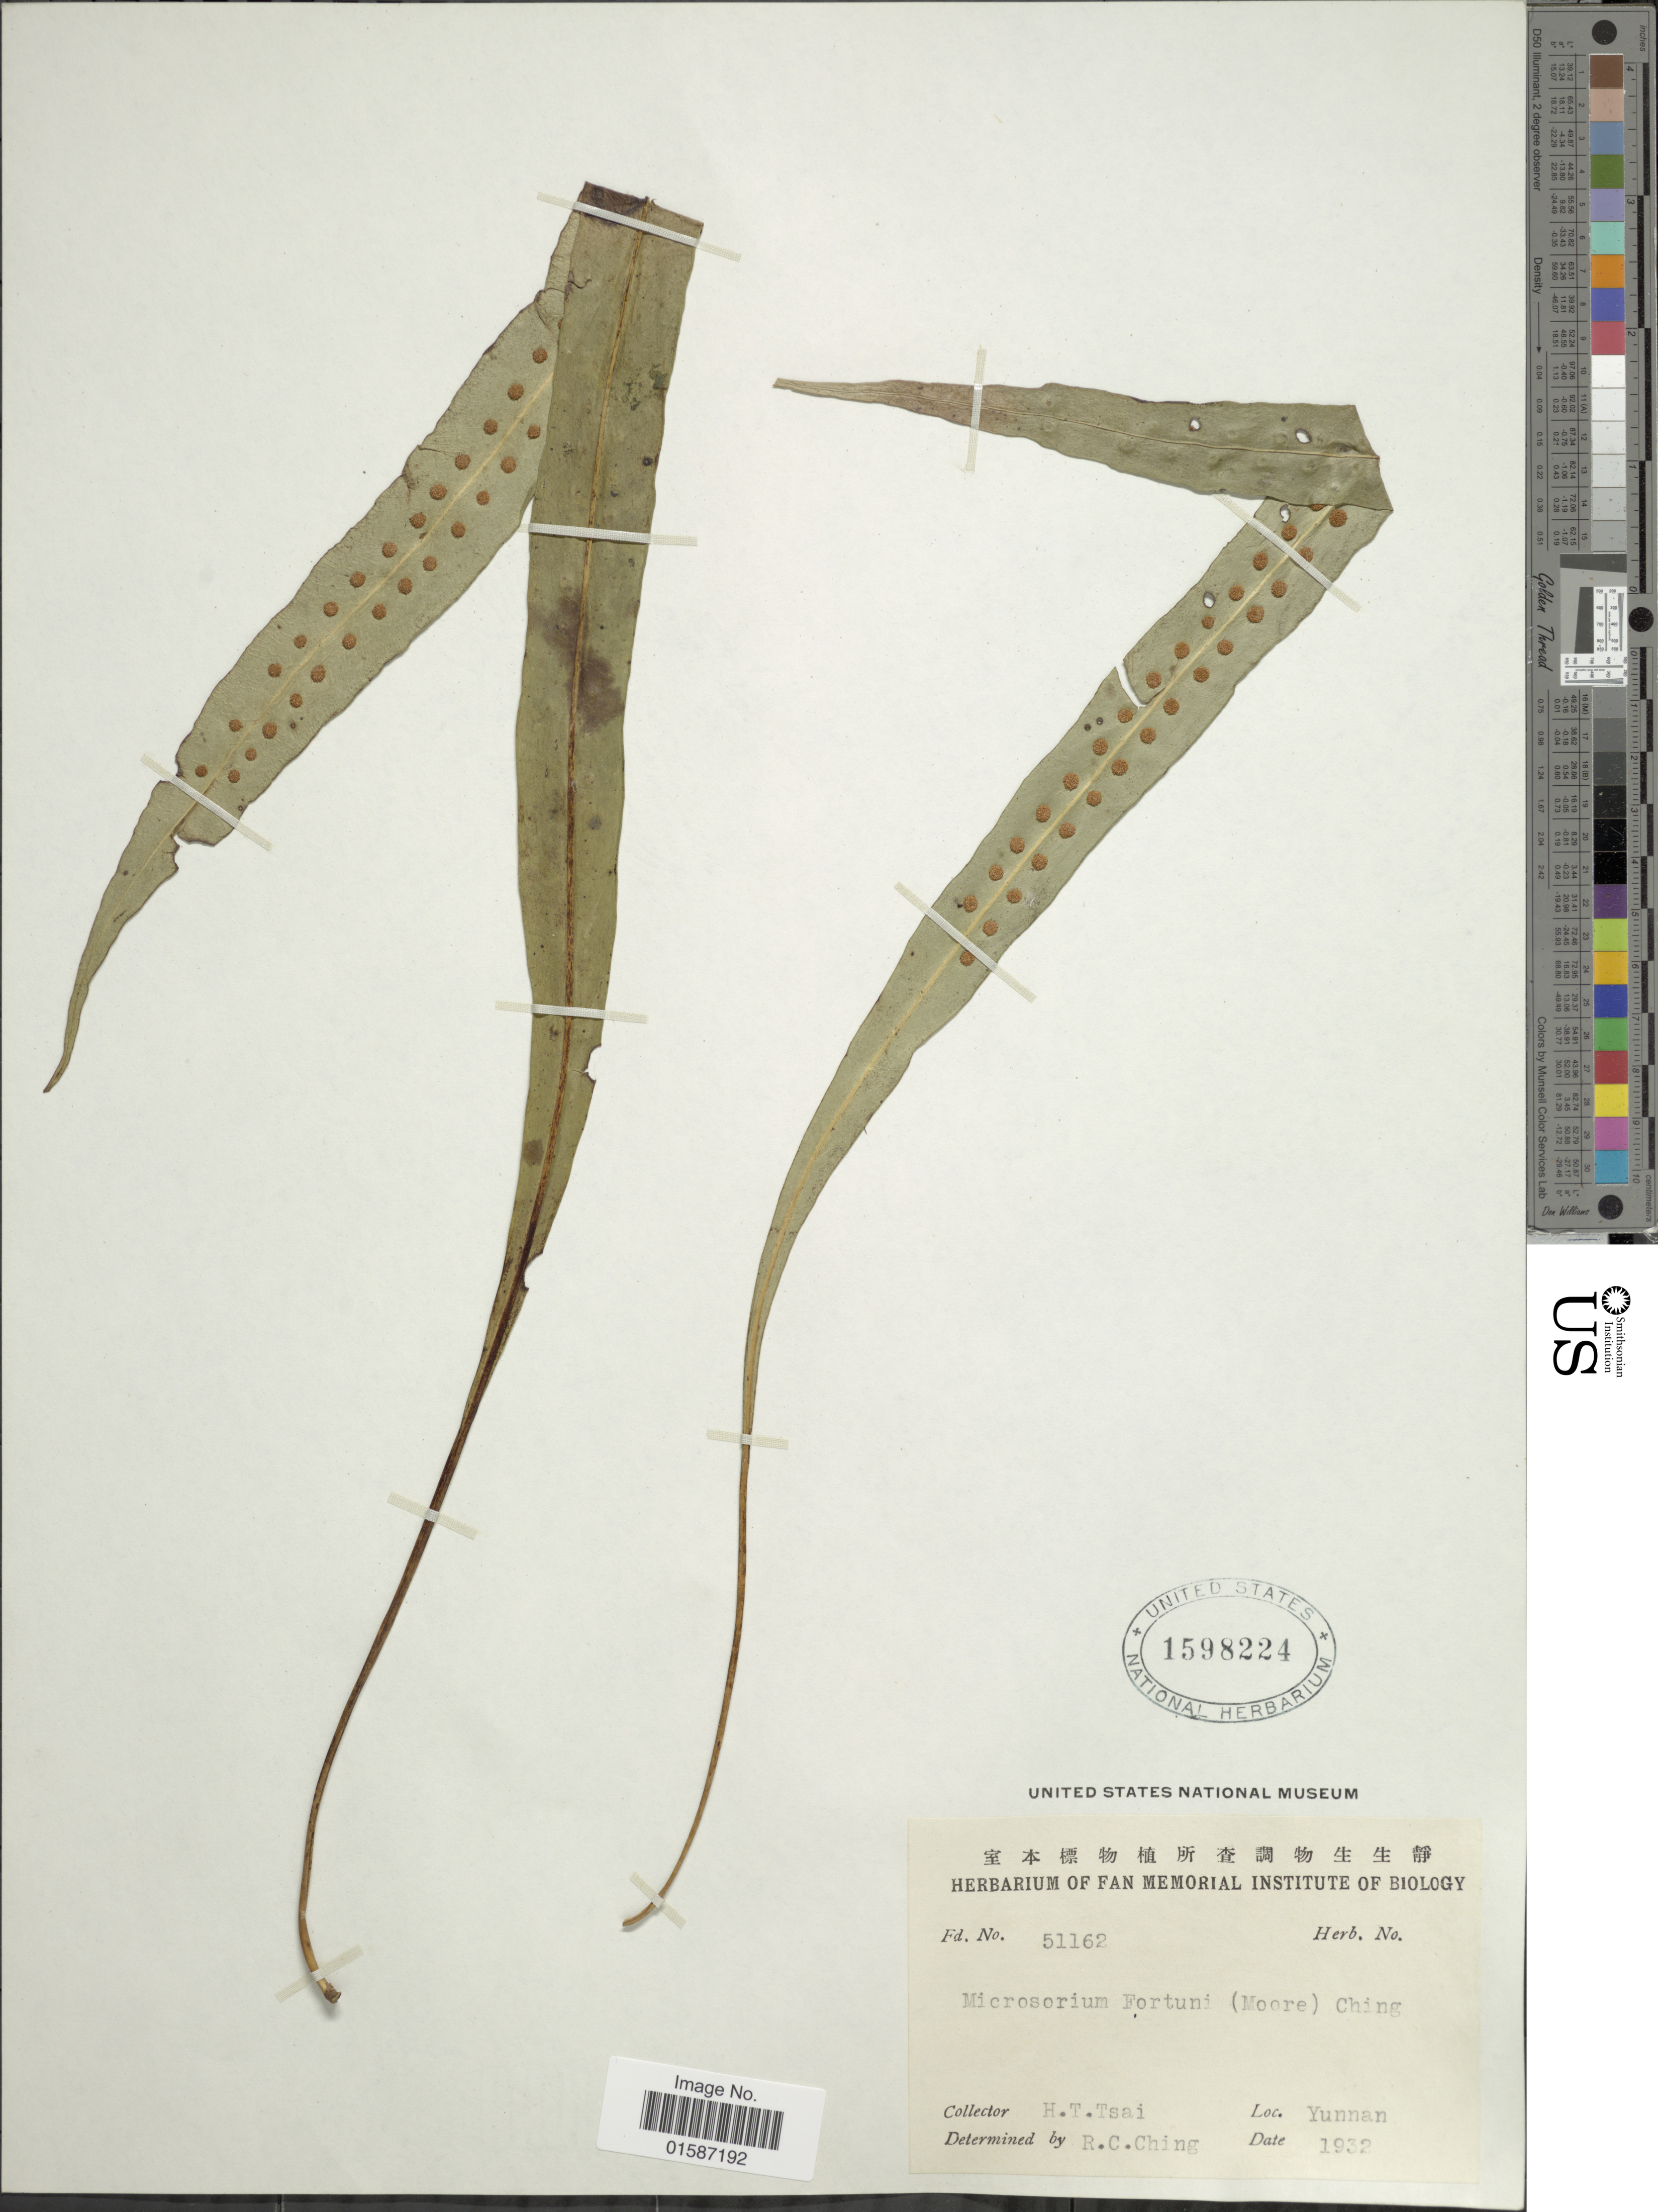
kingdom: Plantae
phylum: Tracheophyta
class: Polypodiopsida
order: Polypodiales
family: Polypodiaceae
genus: Neolepisorus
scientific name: Neolepisorus fortunei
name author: (T. Moore) Li S. Wang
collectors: H. Tsai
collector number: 51162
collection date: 1932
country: China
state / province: Yunnan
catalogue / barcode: US 1598224